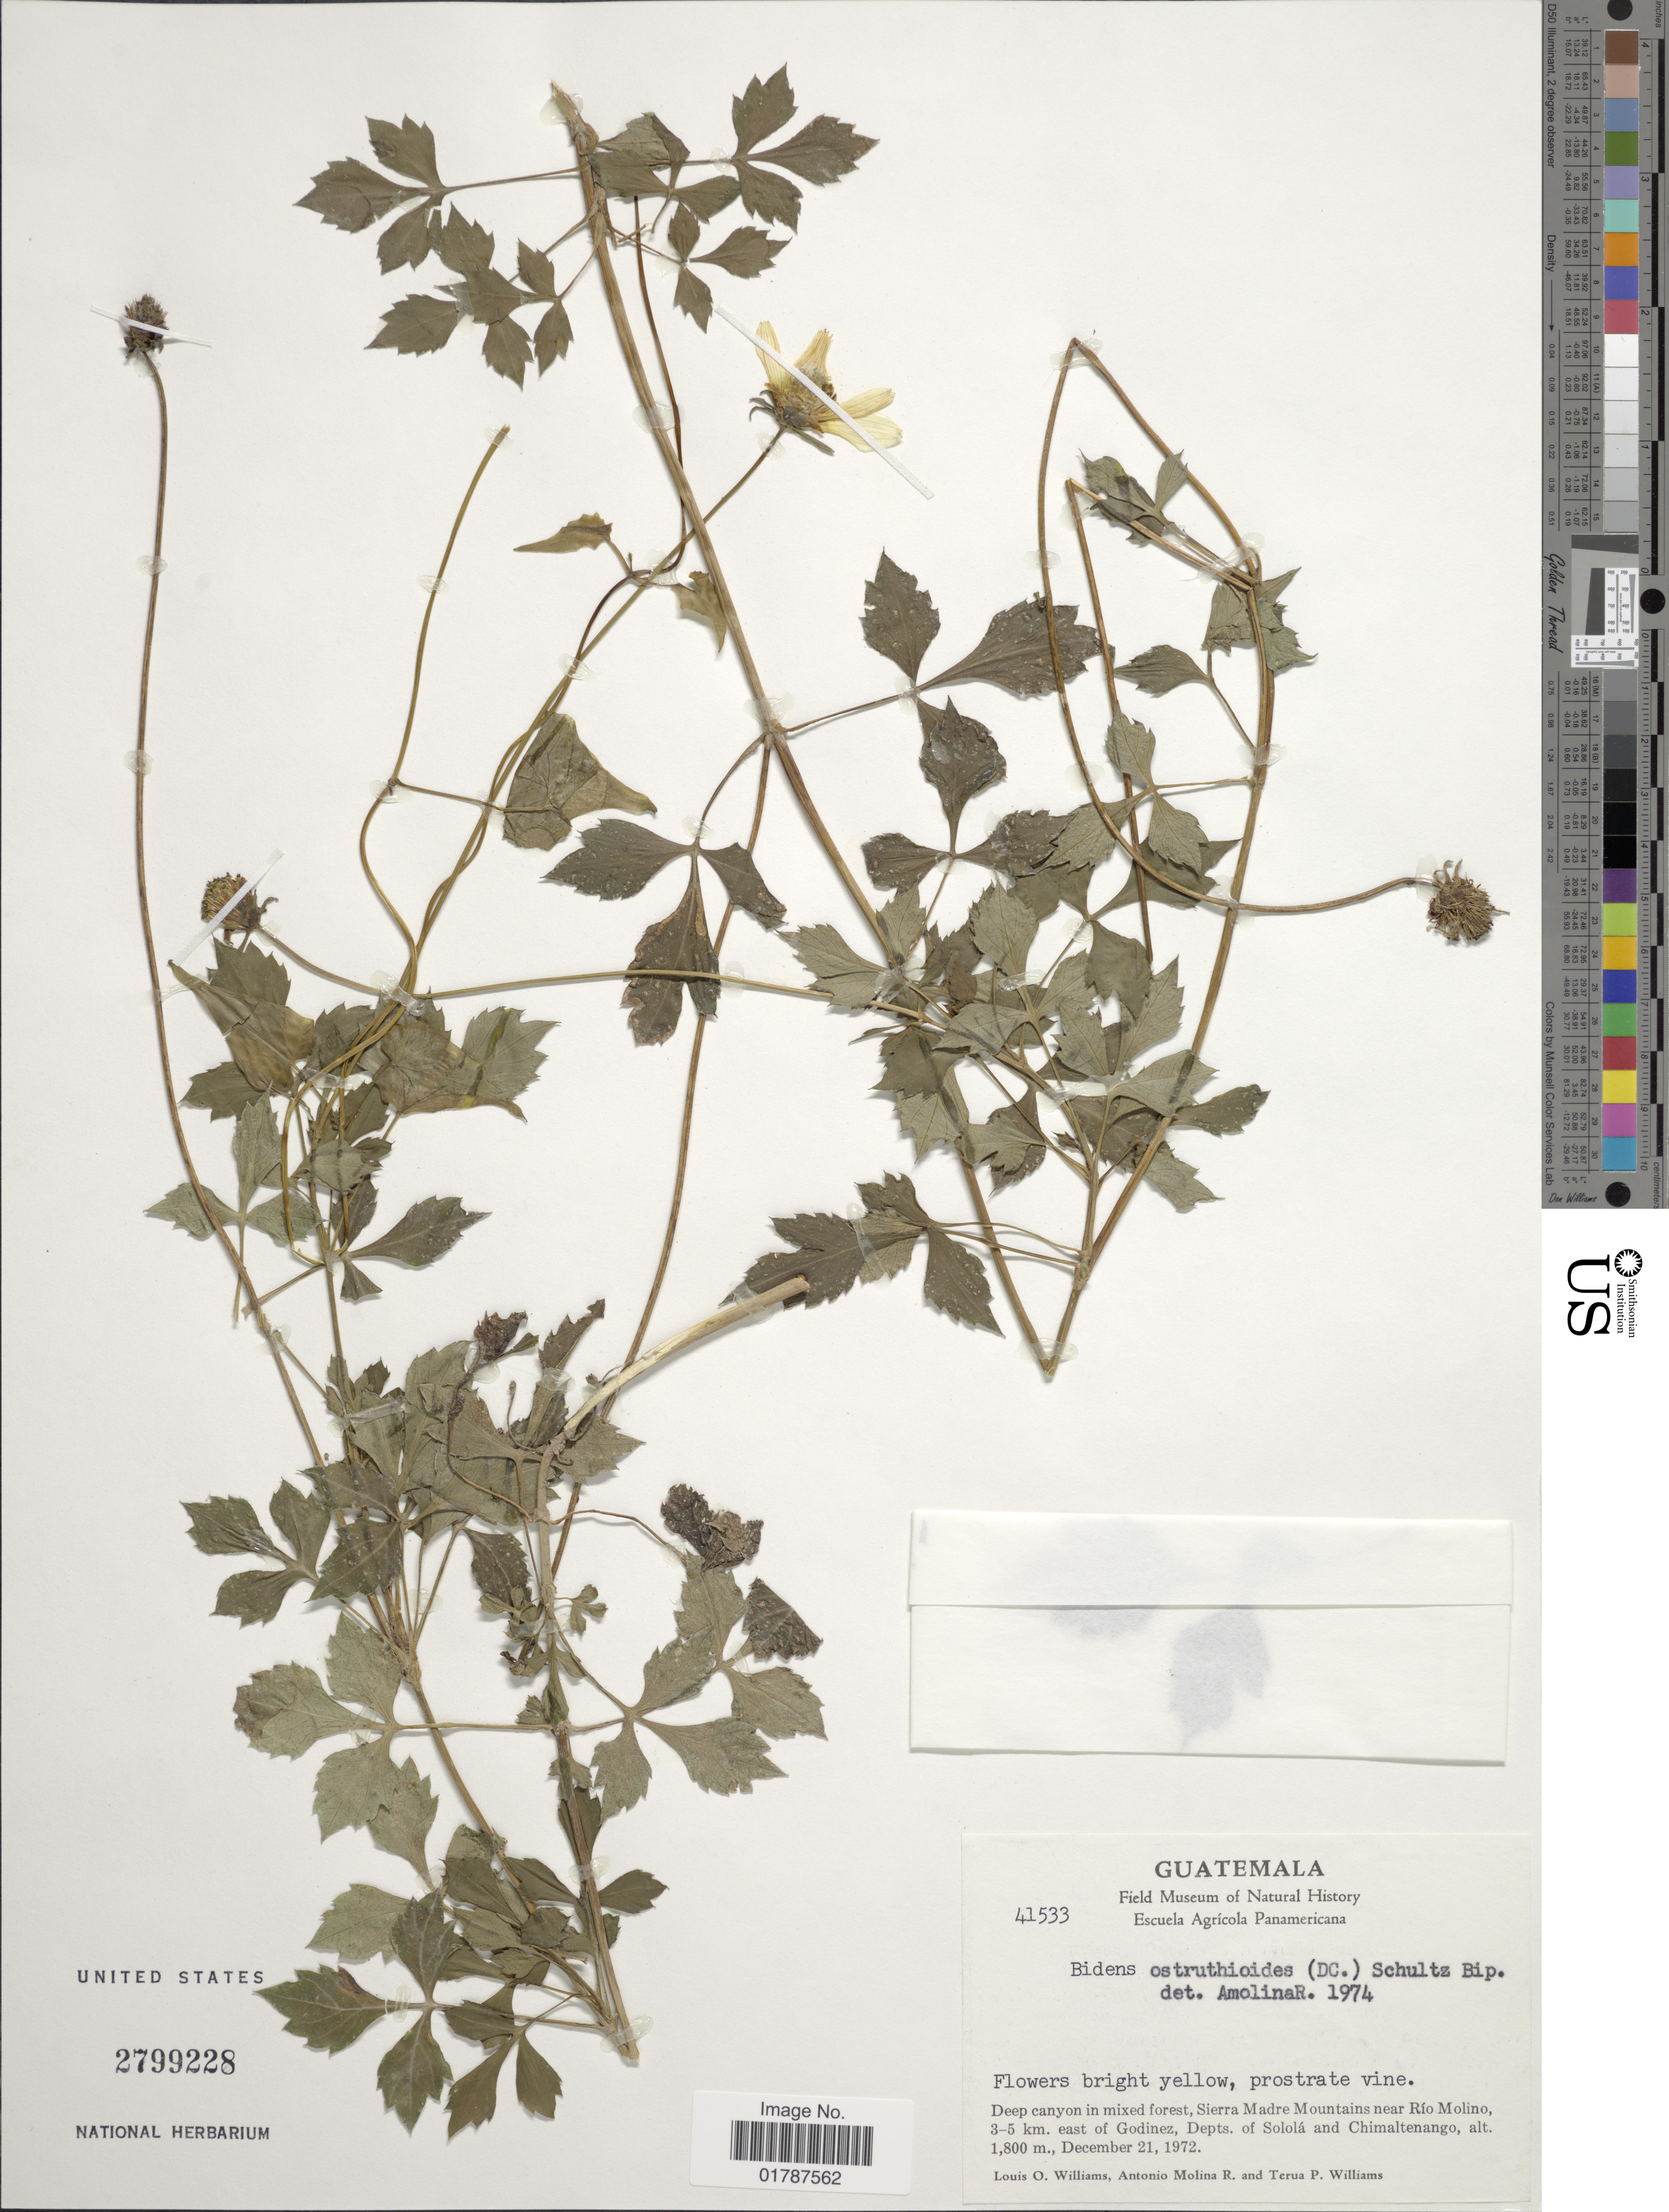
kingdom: Plantae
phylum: Tracheophyta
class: Magnoliopsida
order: Asterales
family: Asteraceae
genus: Bidens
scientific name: Bidens ostruthioides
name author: (DC.) Sch. Bip.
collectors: L. O. Williams, A. Molina R. & T. P. Williams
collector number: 41533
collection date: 1972-12-21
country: Guatemala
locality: Deep canyon in mixed forest, Sierra Madre Mountains near Rio Molino, 3-5 km. east of Godinez, Dept. of Solola and Chimaltenango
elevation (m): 1800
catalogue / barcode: US 2799228